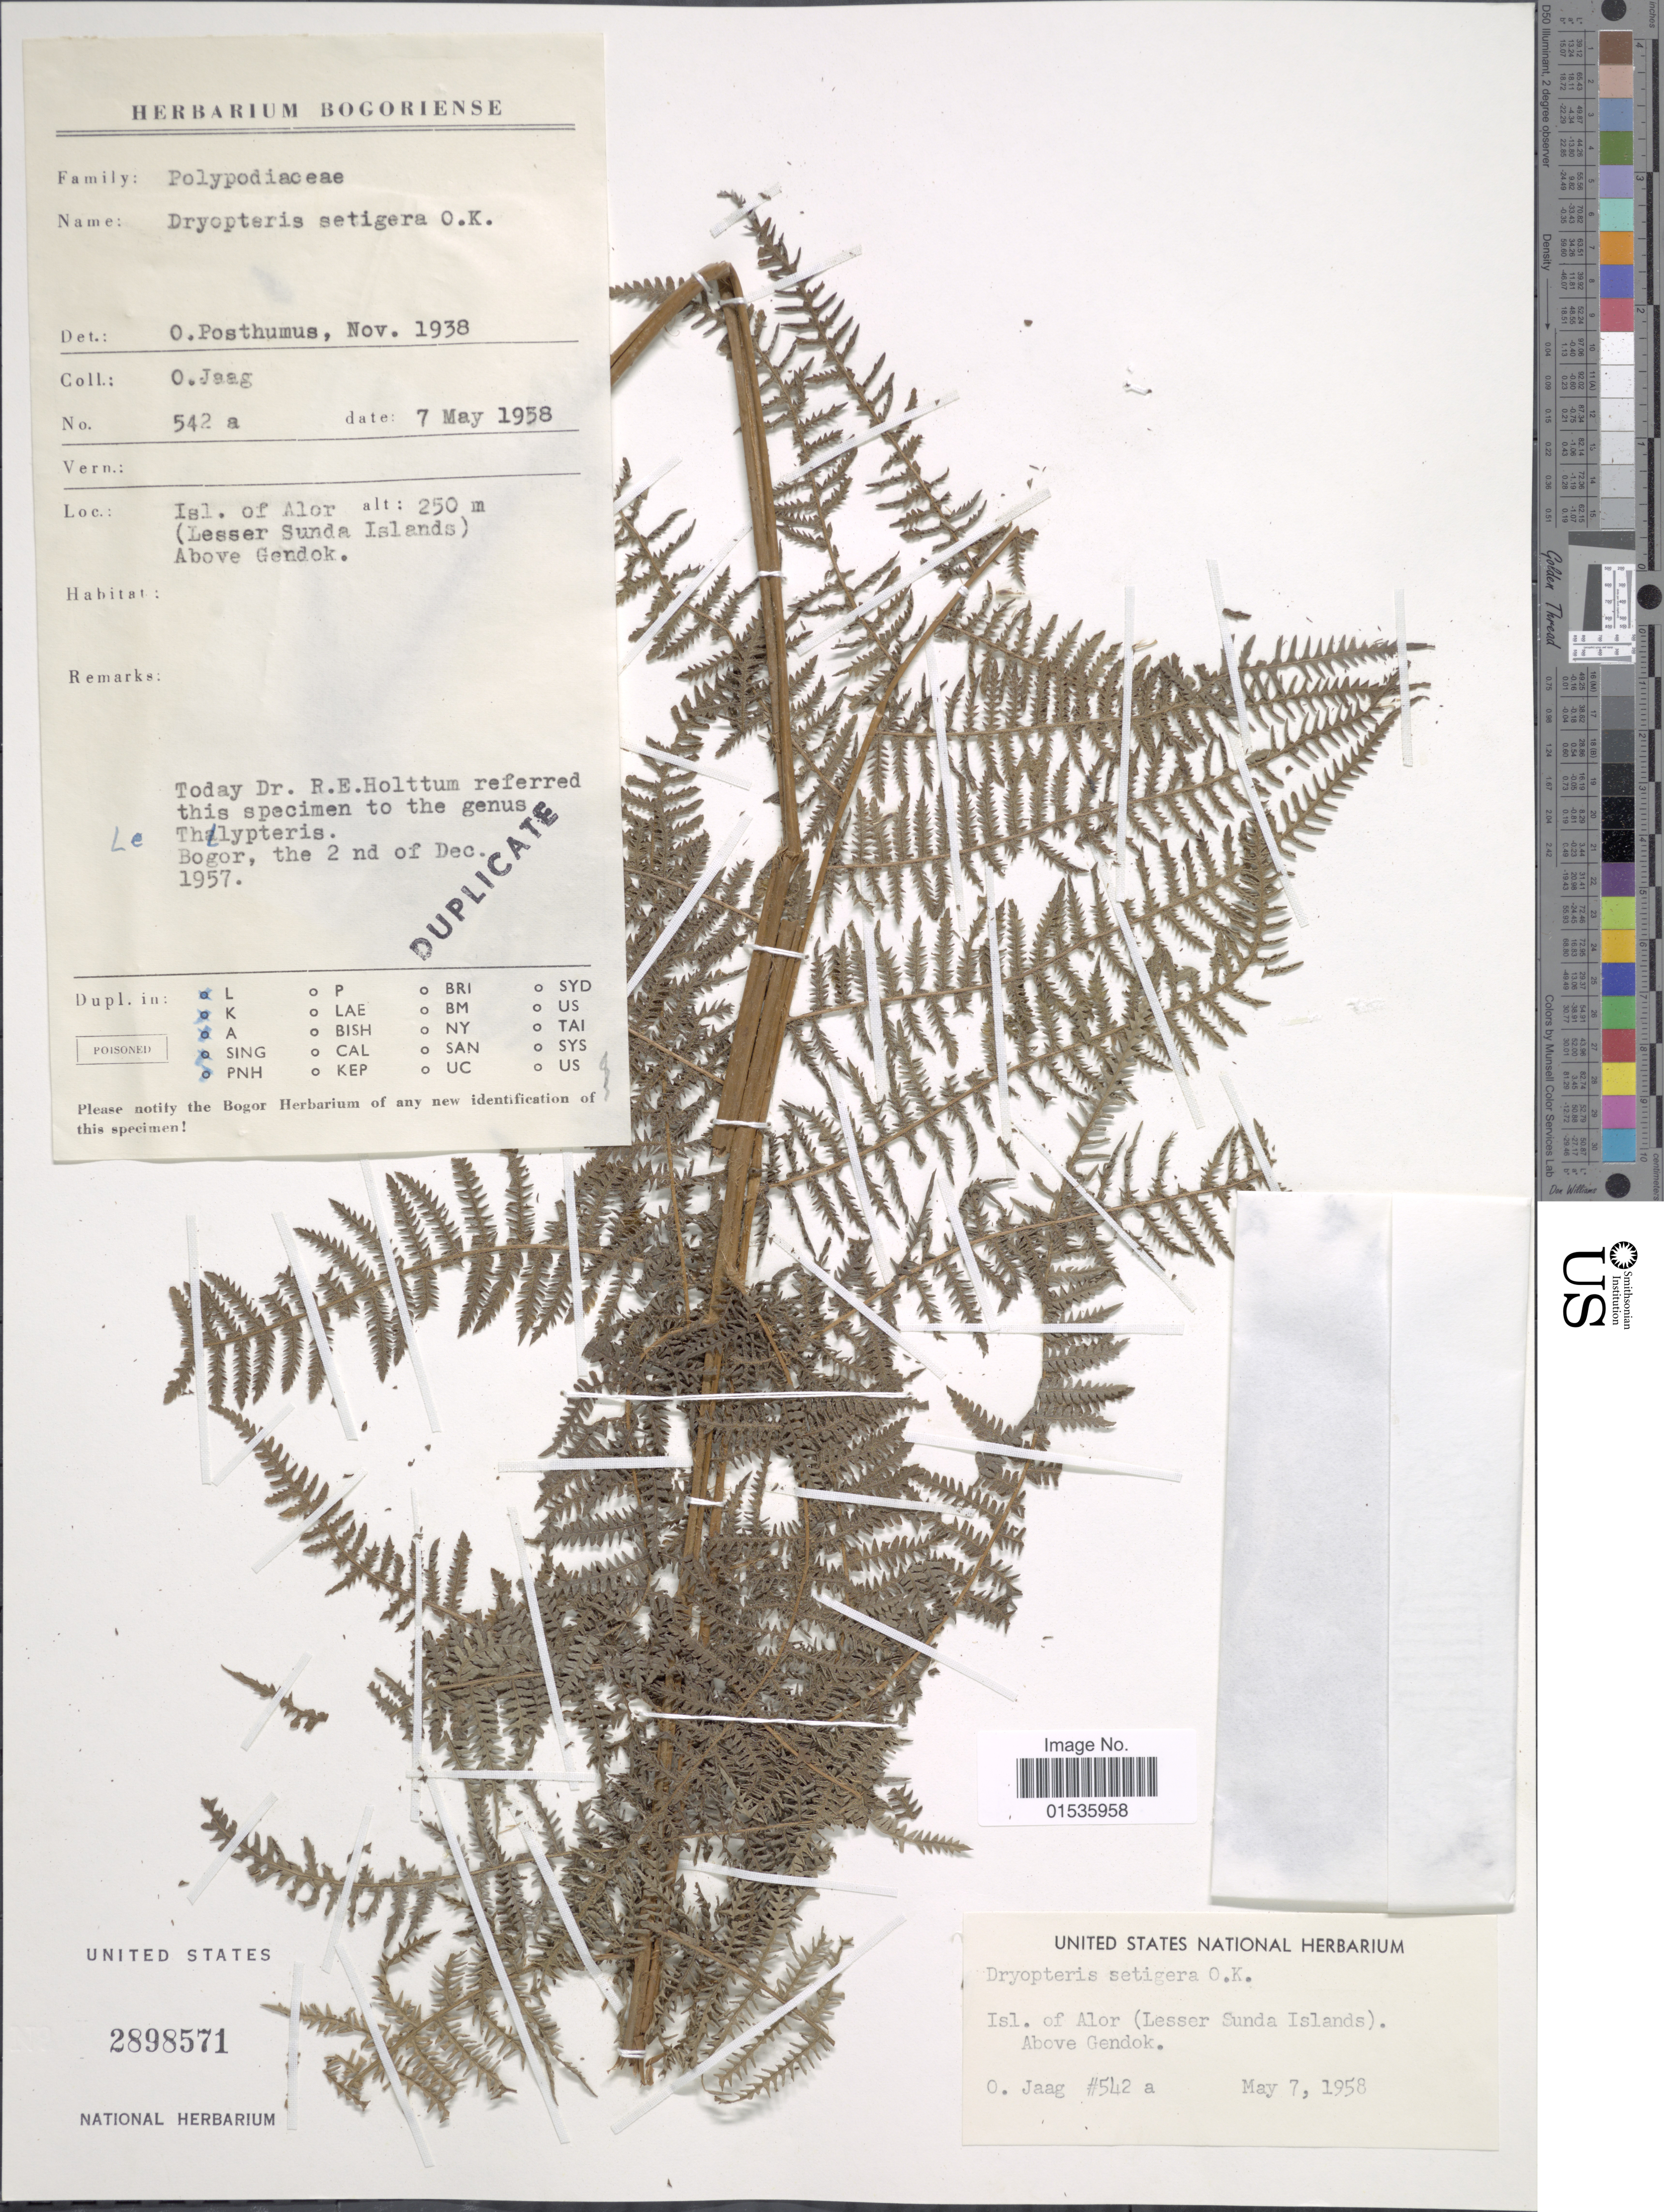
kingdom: Plantae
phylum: Tracheophyta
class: Polypodiopsida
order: Polypodiales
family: Thelypteridaceae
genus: Macrothelypteris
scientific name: Macrothelypteris setigera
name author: (Gaudich.) Ching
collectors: O. Jaag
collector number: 542a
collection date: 1958-05-07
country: Indonesia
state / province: Nusa Tenggara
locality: Isl. of Alor (Lesser Sunda Islands, above Gendok.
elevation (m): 250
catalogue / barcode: US 2898571